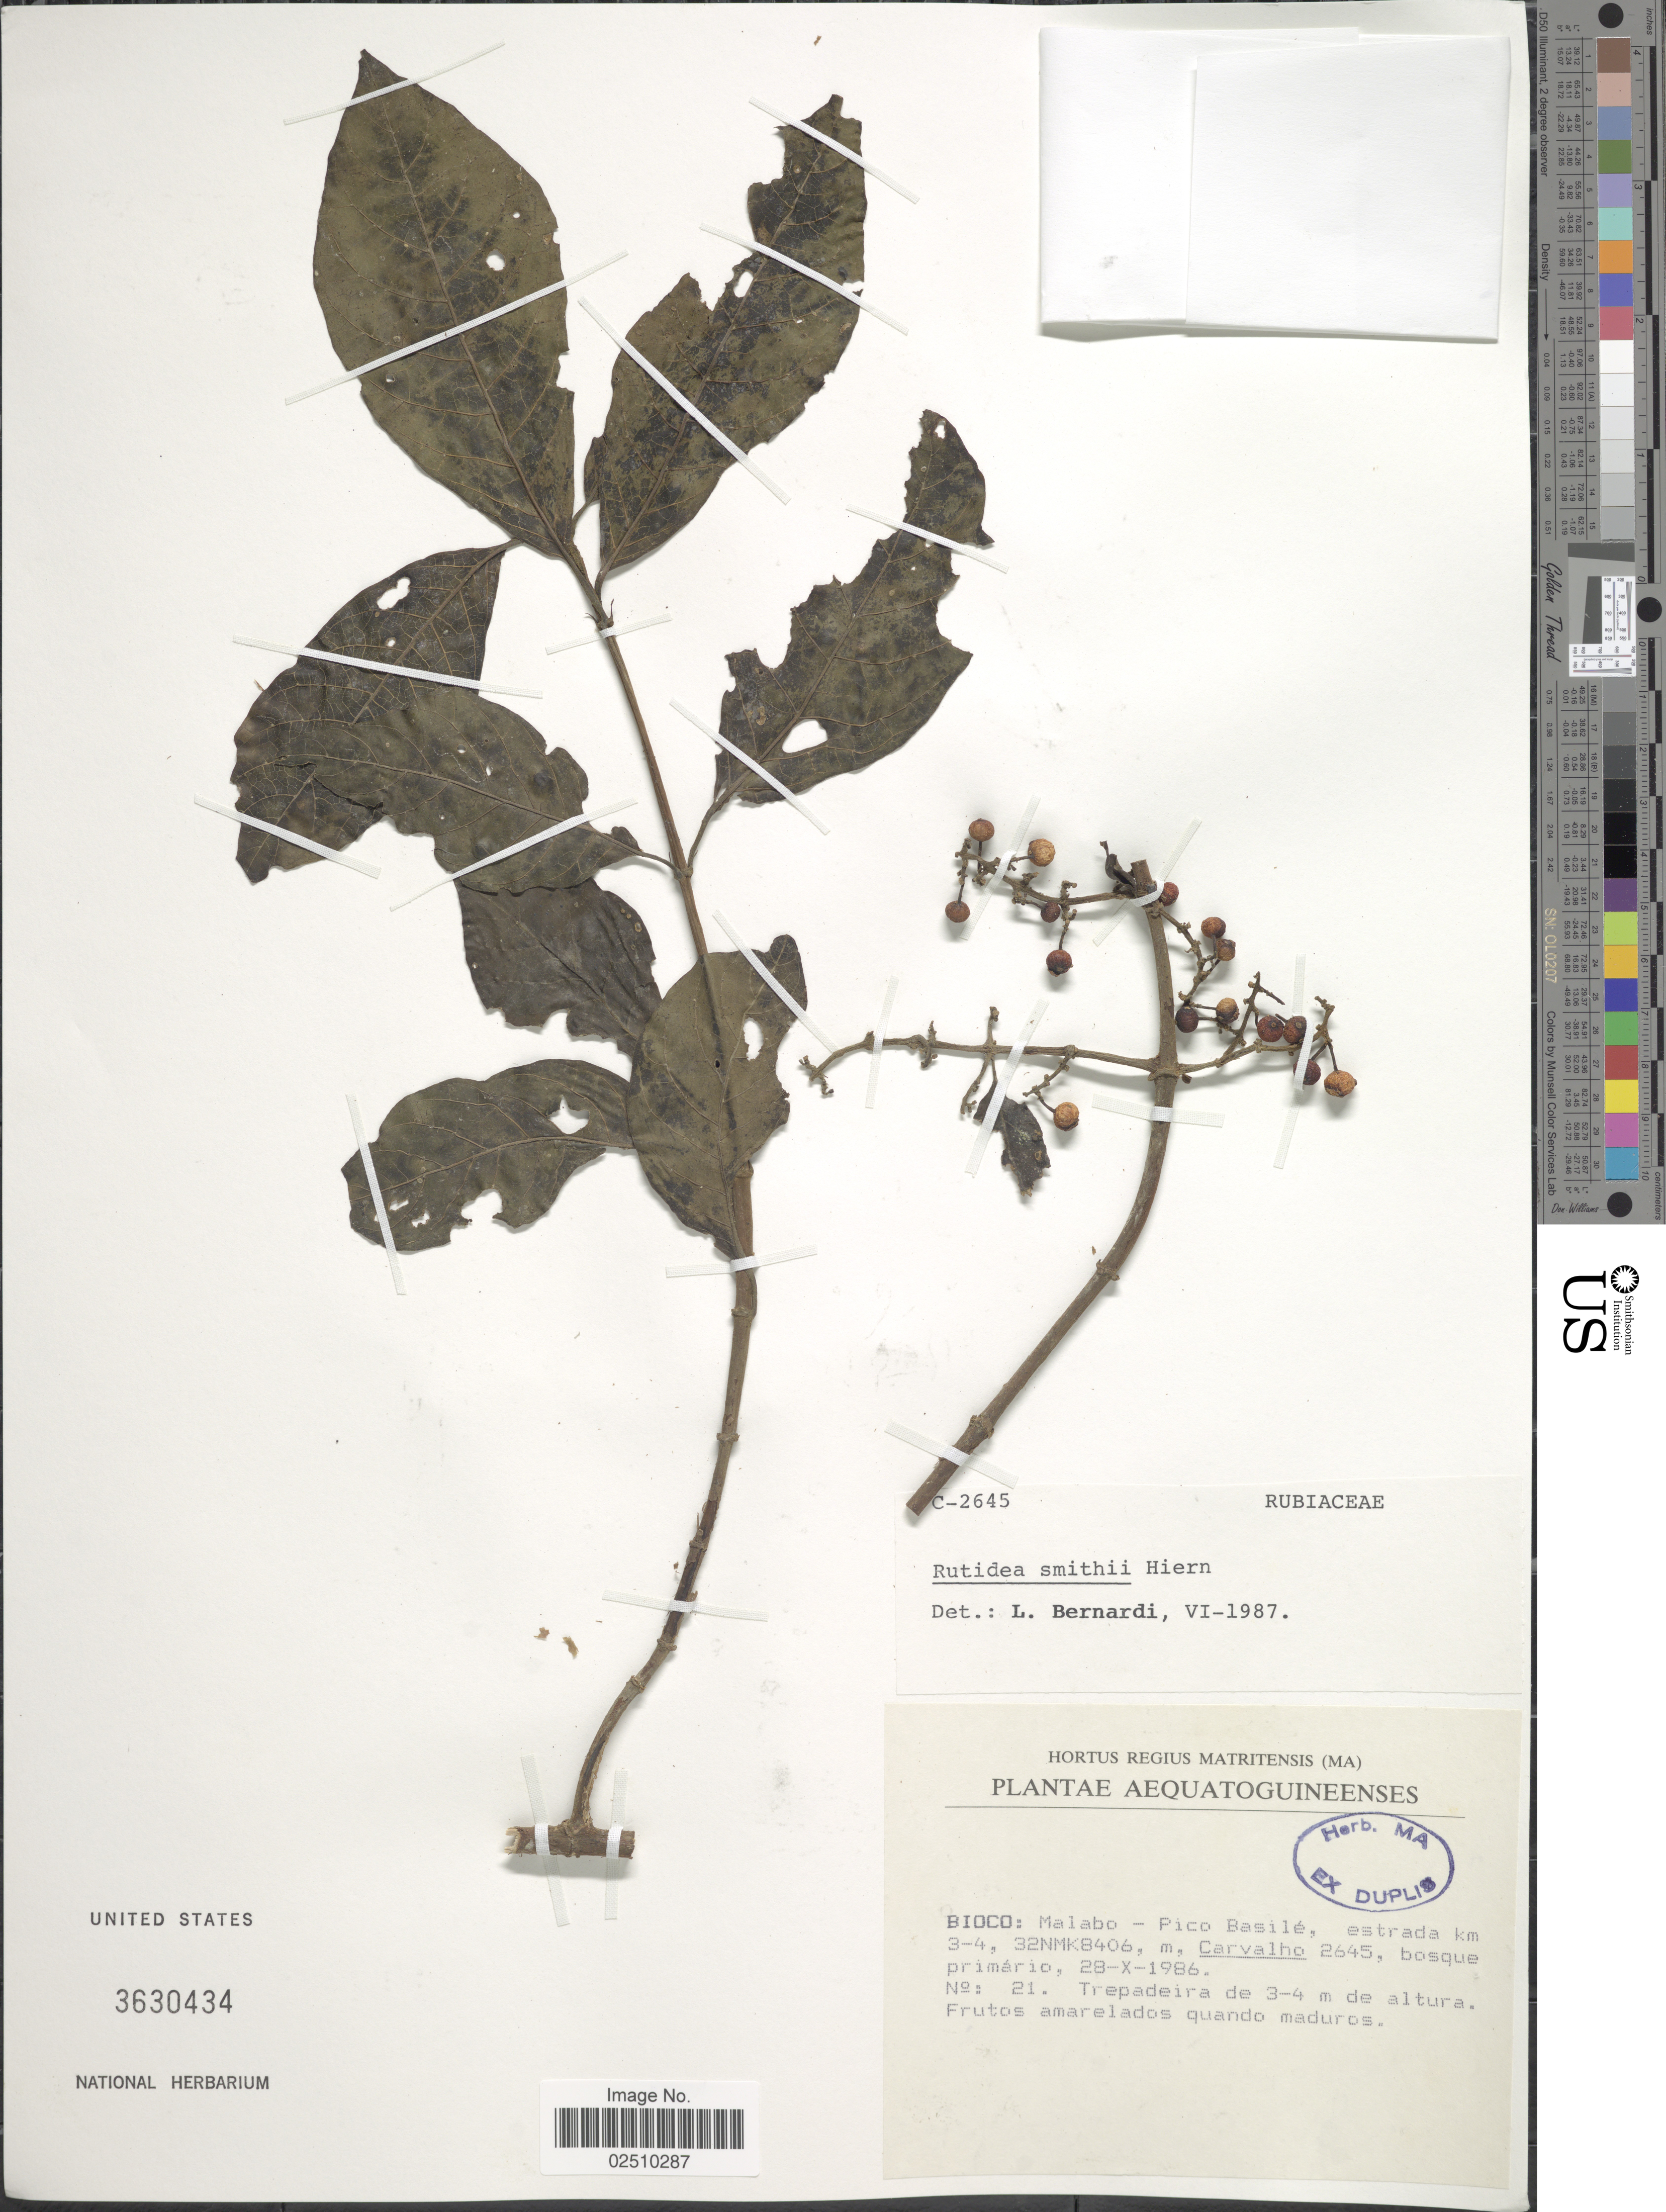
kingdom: Plantae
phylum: Tracheophyta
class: Magnoliopsida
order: Gentianales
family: Rubiaceae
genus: Rutidea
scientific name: Rutidea smithii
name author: Hiern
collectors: Carvalho, --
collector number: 2645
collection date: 1986-10-28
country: Equatorial Guinea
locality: Aequatoguineenses. Bioco: Malabo-Pico Basile, estrada km 3-4, 32NMK8406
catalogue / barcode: US 3630834